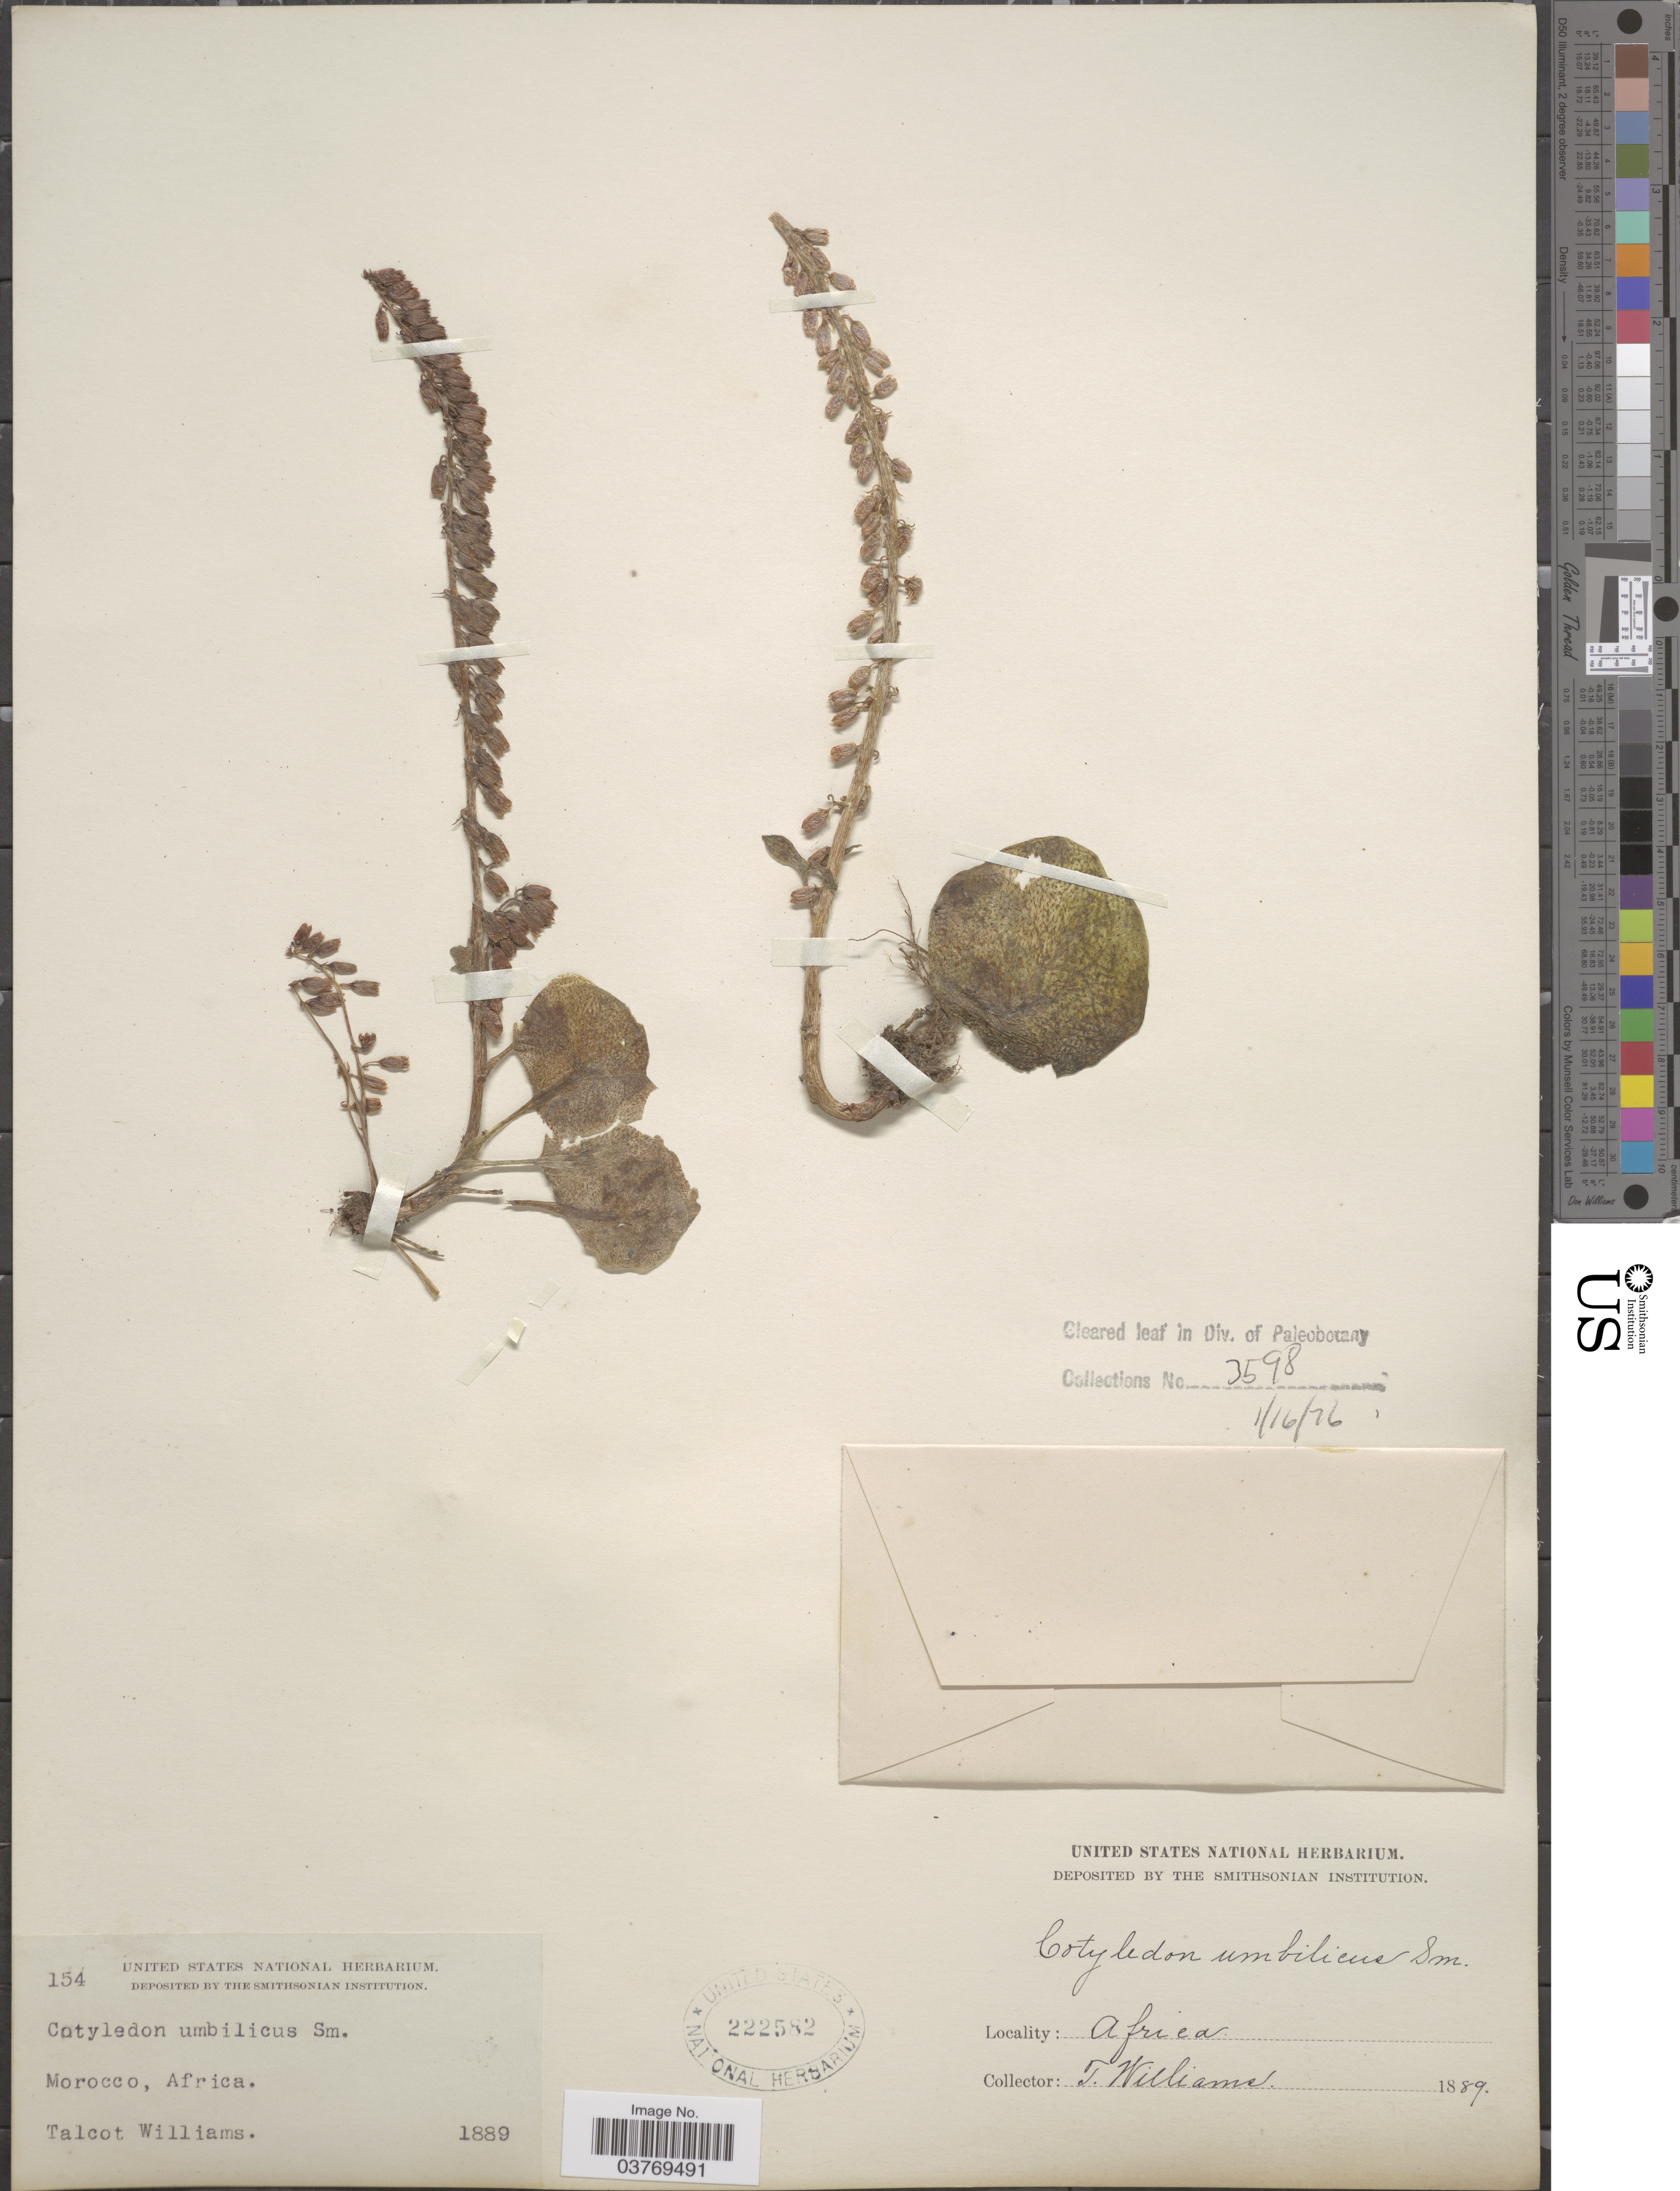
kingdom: Plantae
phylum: Tracheophyta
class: Magnoliopsida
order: Saxifragales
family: Crassulaceae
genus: Umbilicus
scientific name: Umbilicus rupestris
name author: (Salisb.) Dandy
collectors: T. Williams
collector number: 154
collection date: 1889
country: Morocco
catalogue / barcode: US 222582